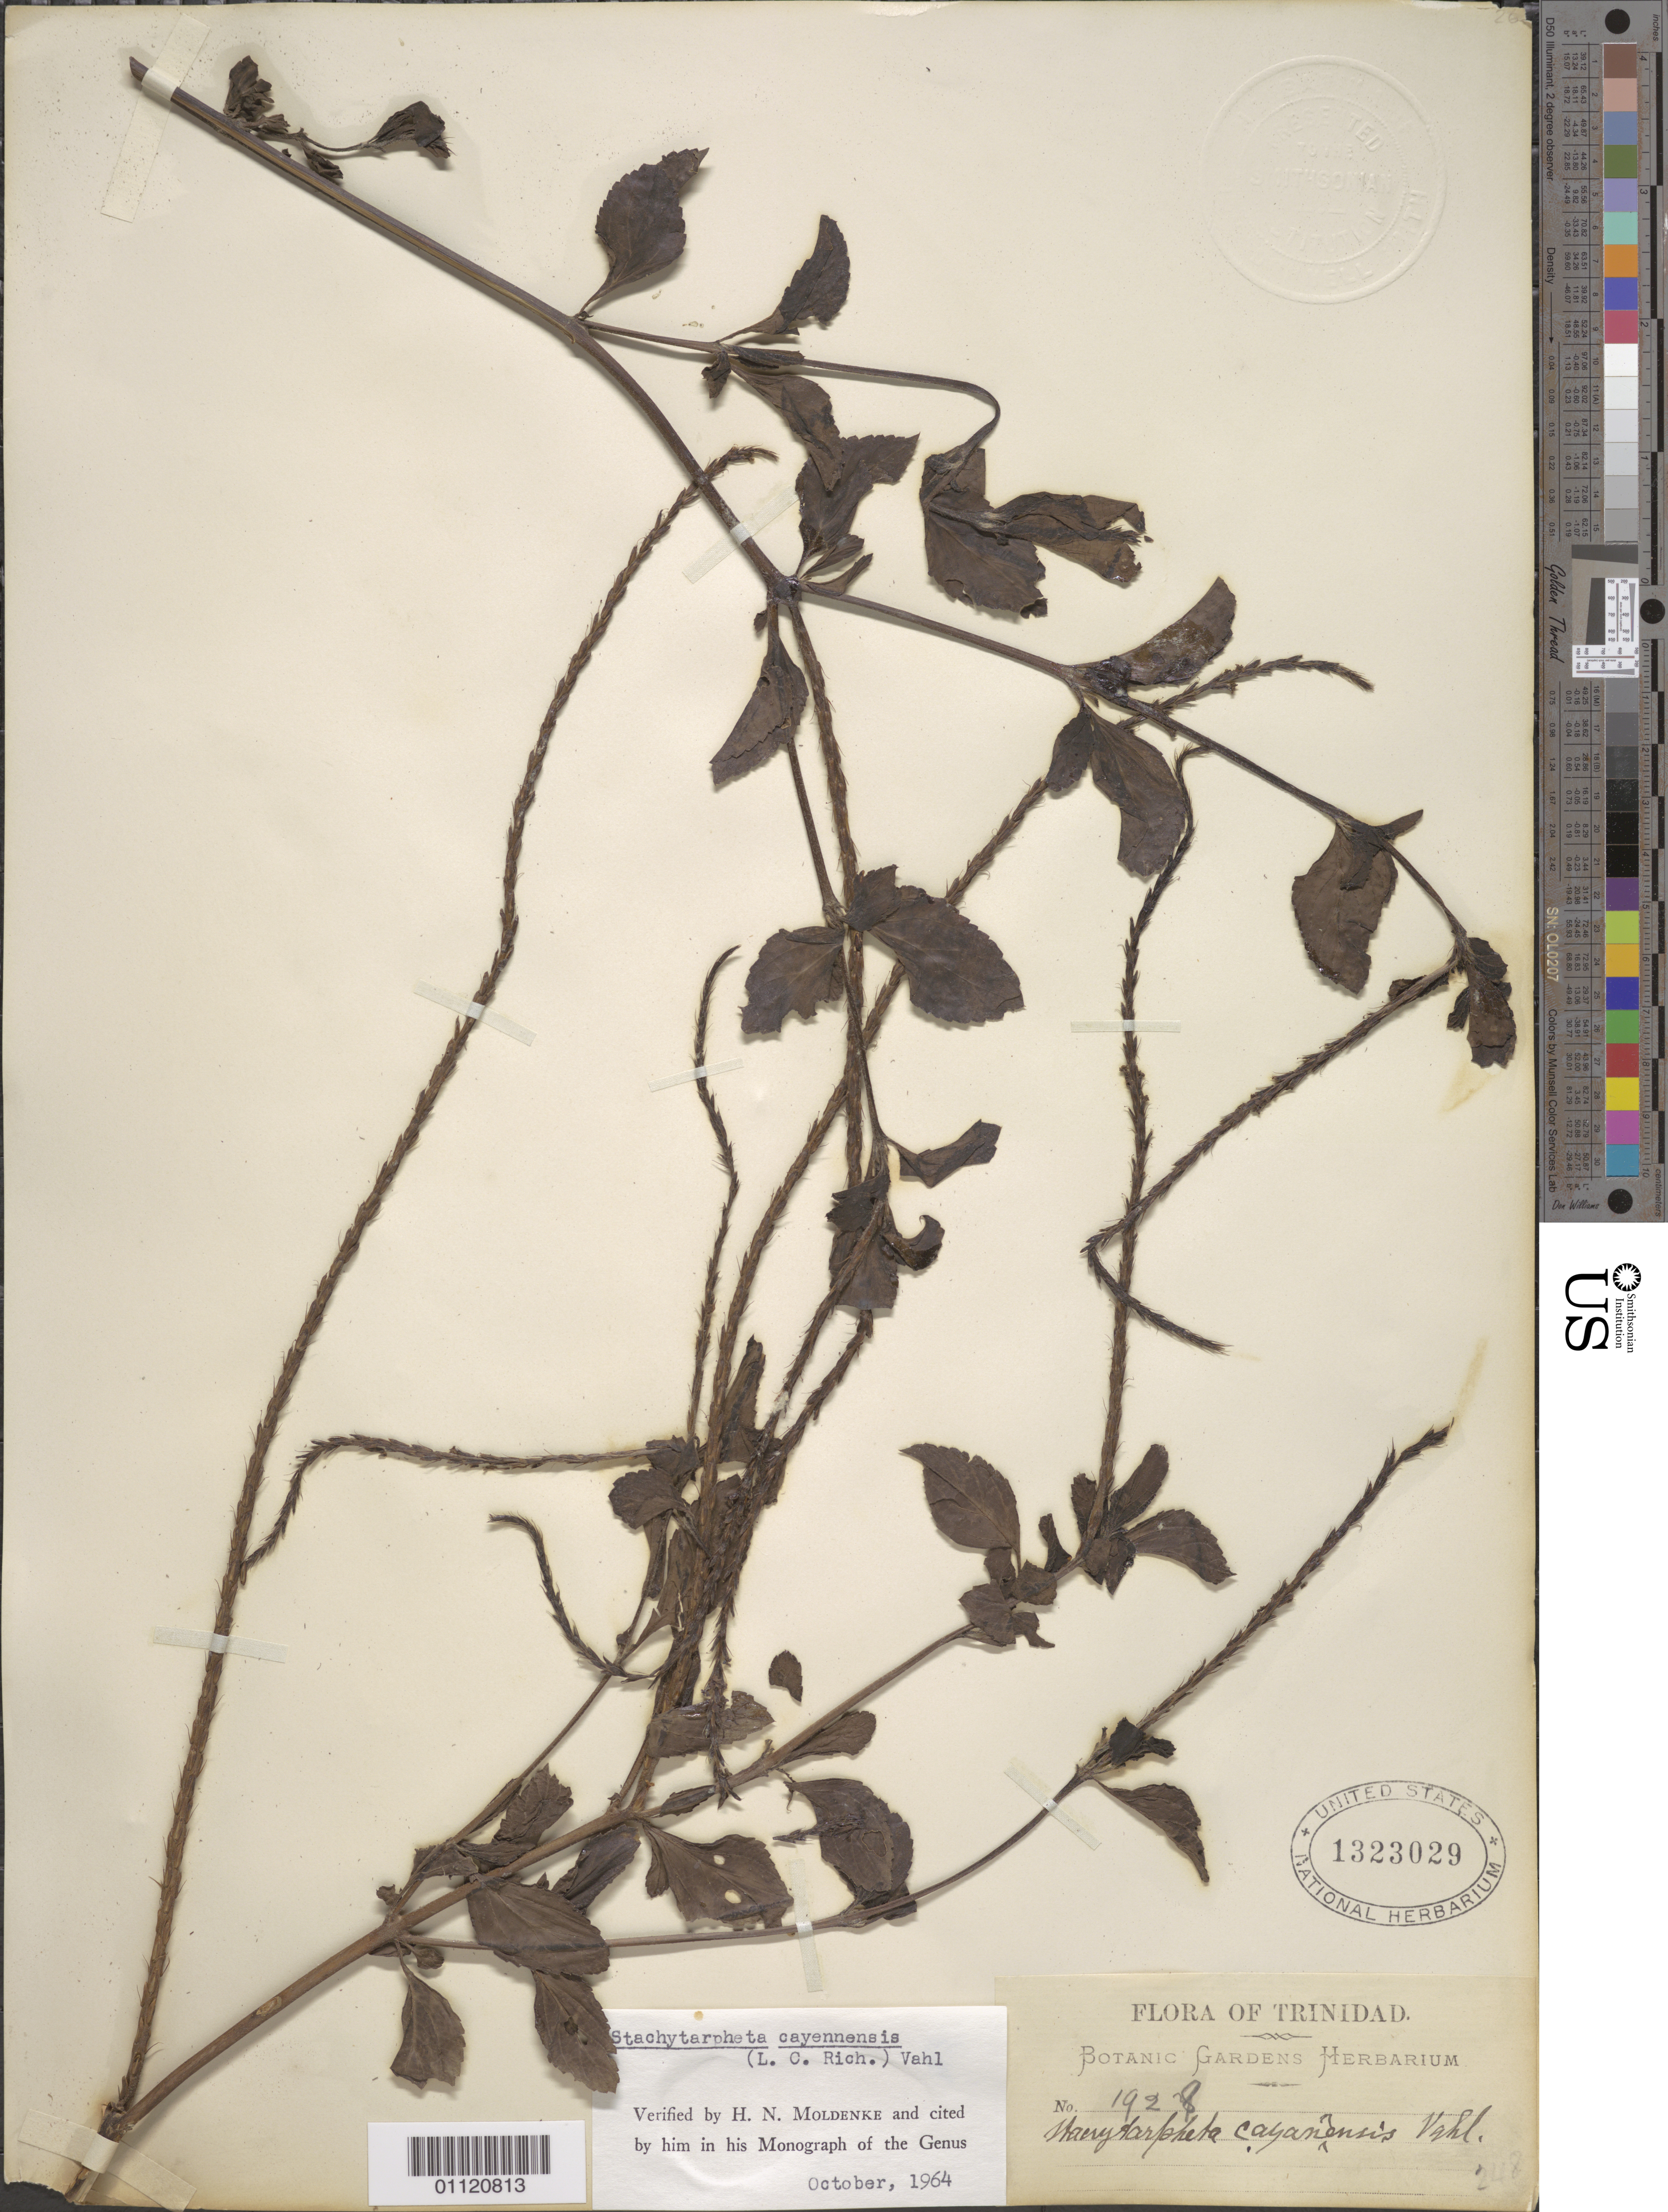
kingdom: Plantae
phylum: Tracheophyta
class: Magnoliopsida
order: Lamiales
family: Verbenaceae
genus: Stachytarpheta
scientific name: Stachytarpheta cayennensis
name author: (Rich.) Vahl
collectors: Botanic Gardens Herbarium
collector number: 1928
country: Trinidad and Tobago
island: Trinidad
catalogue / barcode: US 1323029